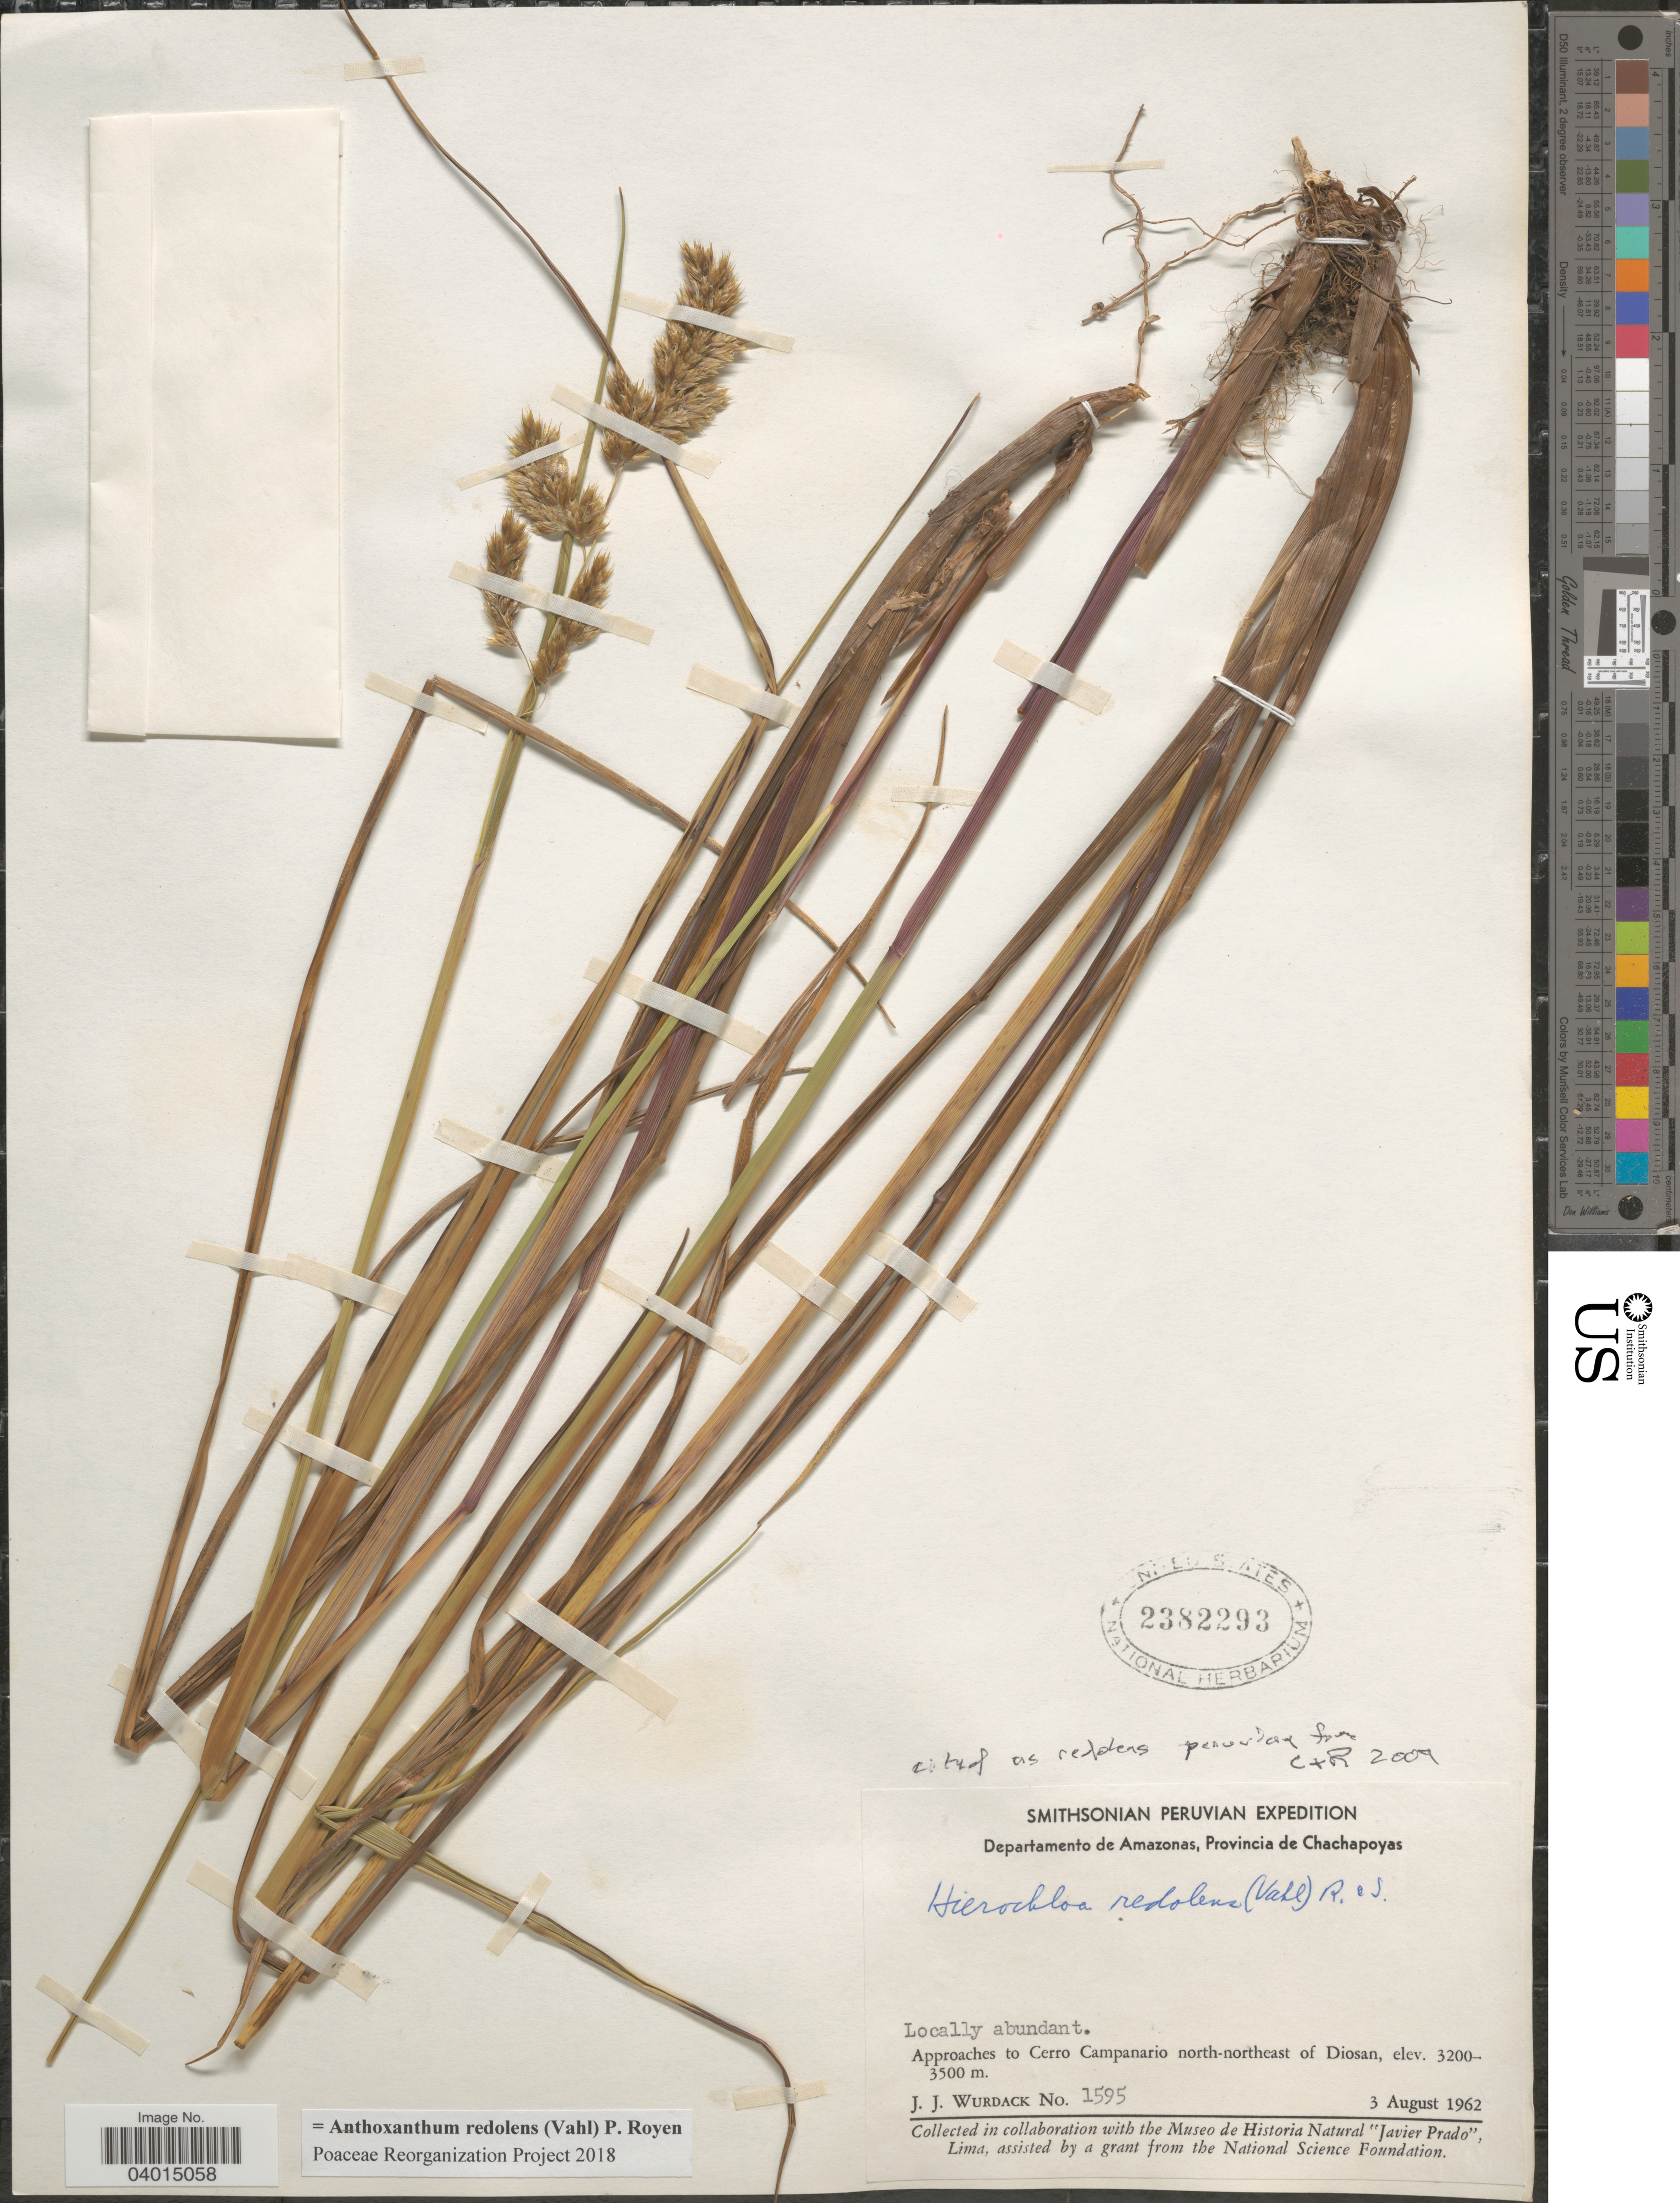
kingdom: Plantae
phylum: Tracheophyta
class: Liliopsida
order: Poales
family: Poaceae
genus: Anthoxanthum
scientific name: Anthoxanthum redolens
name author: (Vahl) P. Royen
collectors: J. J. Wurdack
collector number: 1595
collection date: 1962-08-03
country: Peru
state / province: Amazonas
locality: Departamento de Amazonas, Provincia de Chachapoyas. Approaches to Cerro Campanario north-northeast of Diosan.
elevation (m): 3200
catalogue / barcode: US 2382293